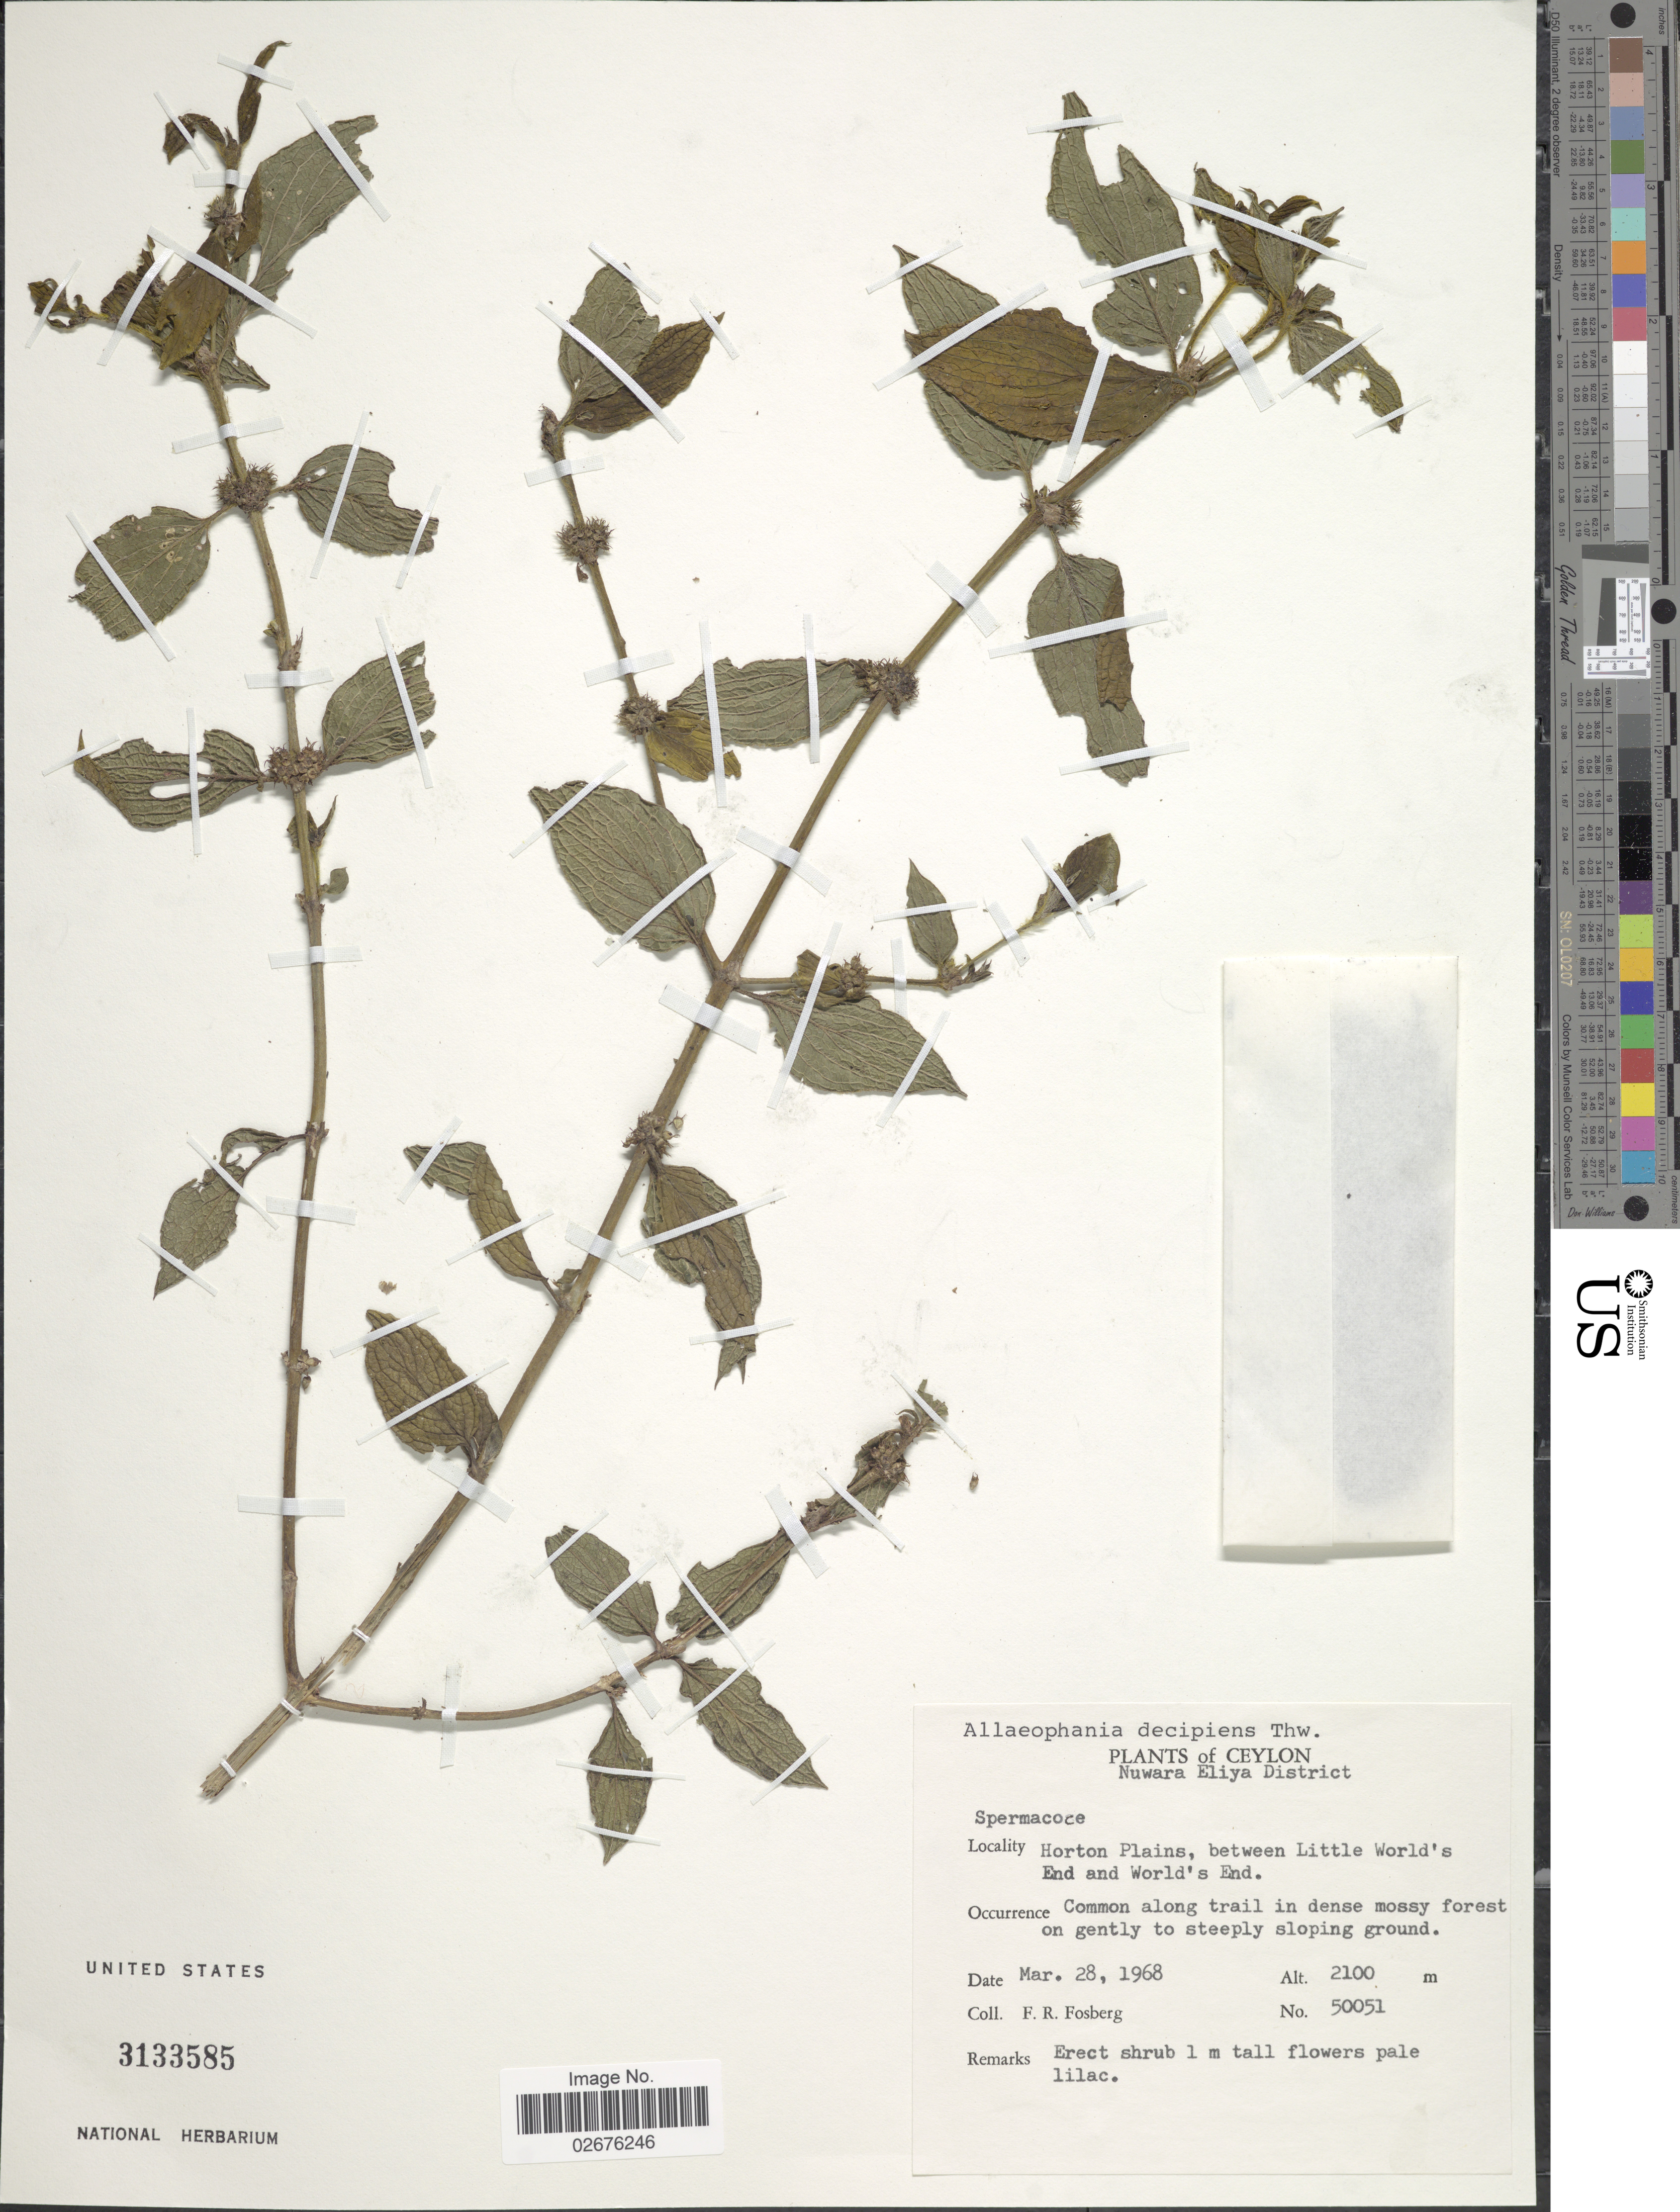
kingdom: Plantae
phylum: Tracheophyta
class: Magnoliopsida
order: Gentianales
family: Rubiaceae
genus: Allaeophania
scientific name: Allaeophania decipiens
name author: Thwaites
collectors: F. R. Fosberg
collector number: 50051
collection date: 1968-03-28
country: Sri Lanka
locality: Ceylon. Nuwara Eliya District. Horton Plains, between Little World's End and World's End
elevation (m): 2100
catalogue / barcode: US 3133585